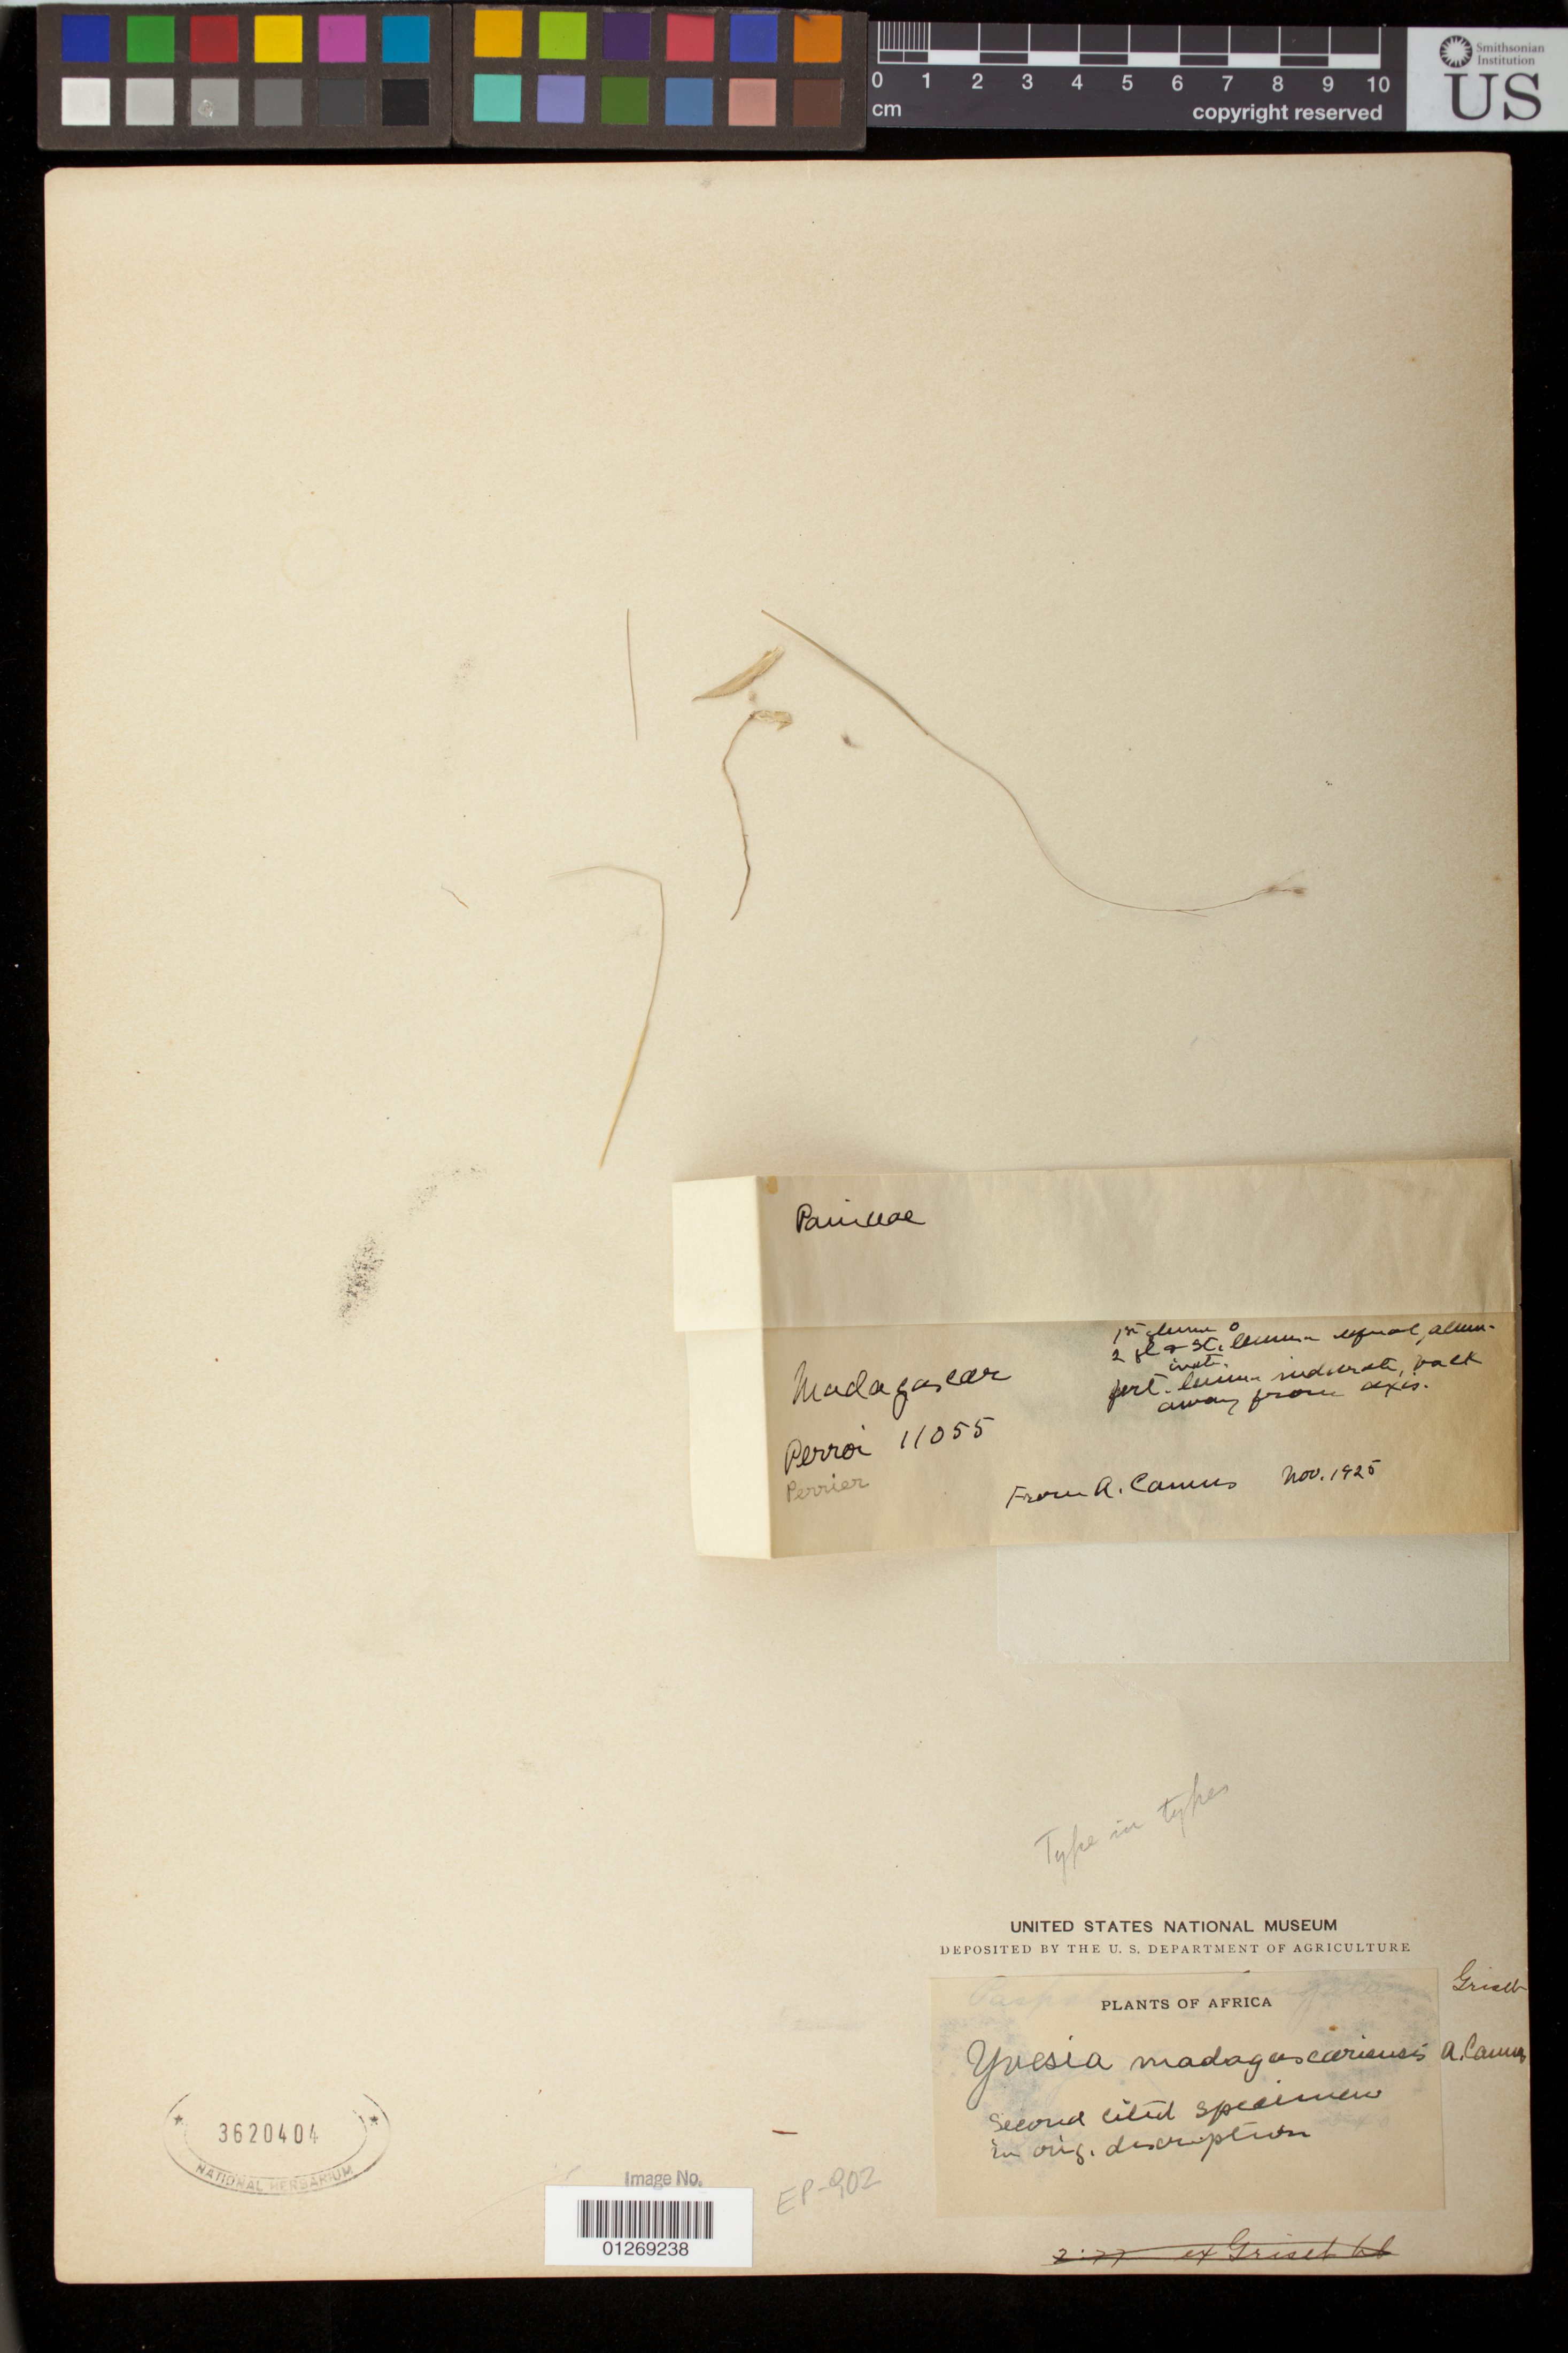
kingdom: Plantae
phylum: Tracheophyta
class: Liliopsida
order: Poales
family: Poaceae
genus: Yvesia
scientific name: Yvesia madagascariensis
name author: A. Camus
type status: Isosyntype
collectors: H. Perrier de la Bâthie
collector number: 11055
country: Madagascar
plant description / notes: Fragmentary material of type specimen "from A. Camus Nov. 1925". Annotated "Type in types" (which normally means another duplicate) but no other material found at US.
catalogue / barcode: US 3620404